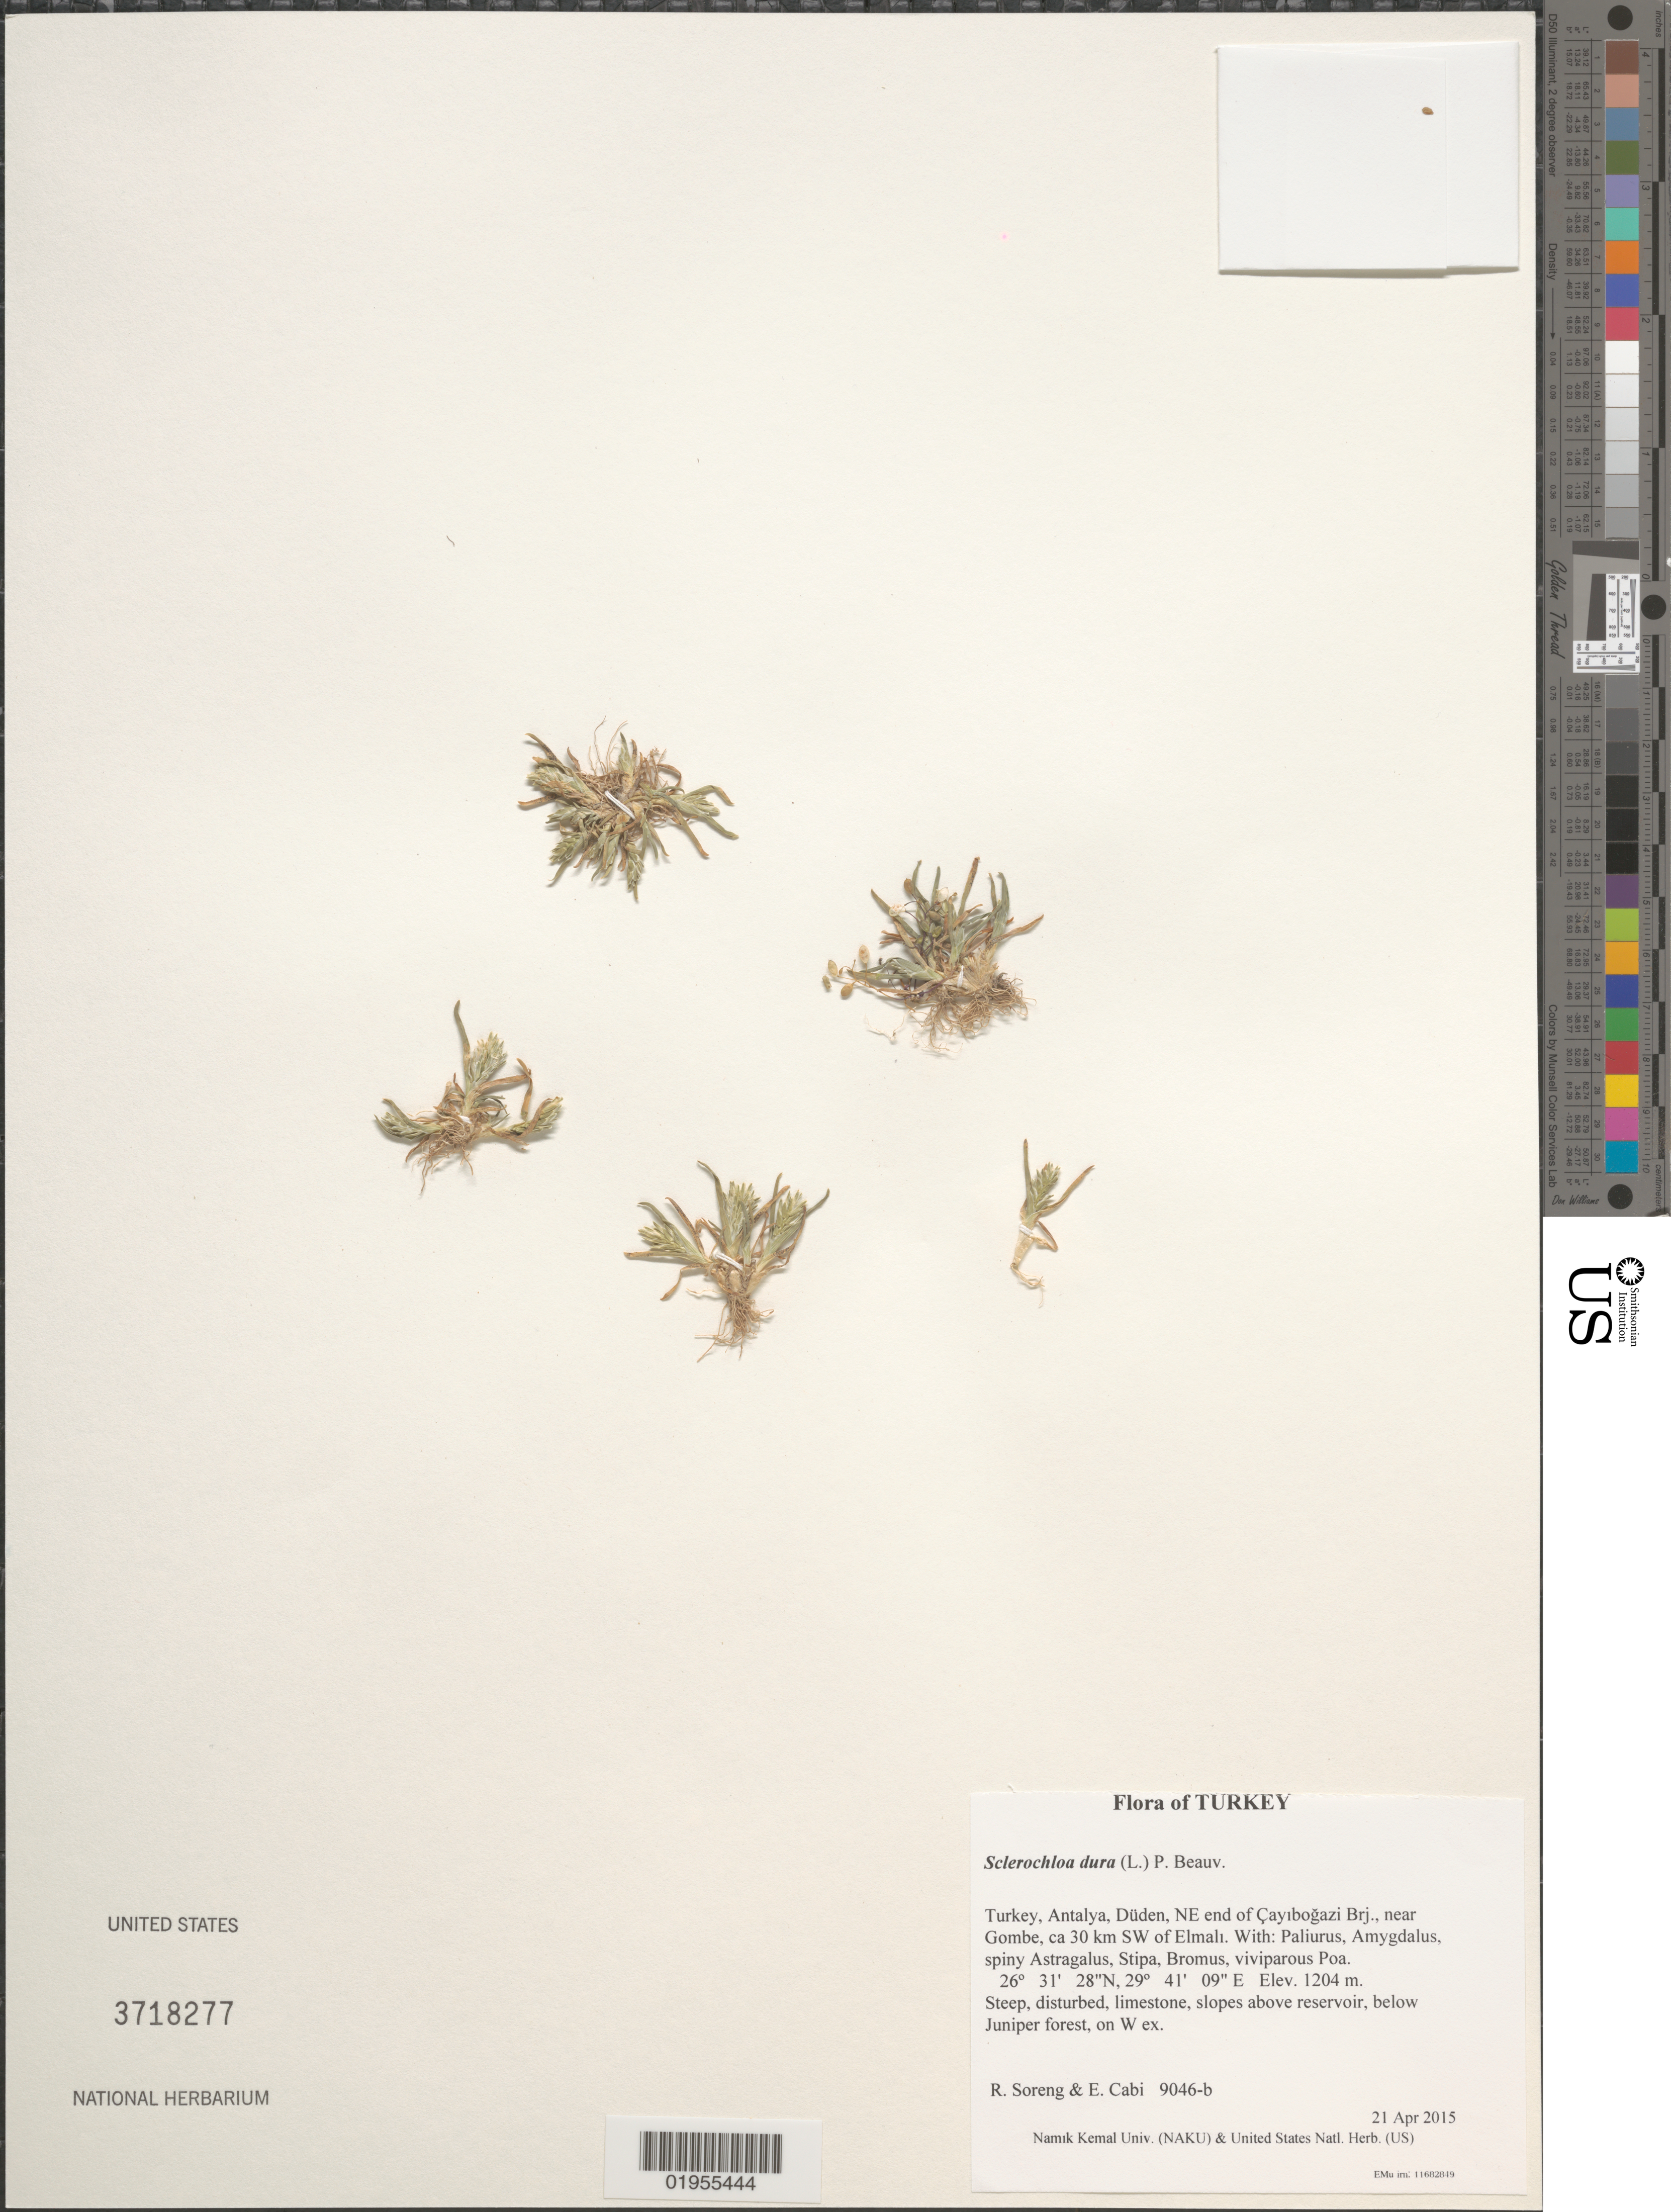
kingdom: Plantae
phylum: Tracheophyta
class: Liliopsida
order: Poales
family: Poaceae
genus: Sclerochloa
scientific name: Sclerochloa dura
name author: (L.) P. Beauv.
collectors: R. J. Soreng & E. Cabi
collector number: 9046-b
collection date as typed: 2015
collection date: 2015-04-21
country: Turkey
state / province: Antalya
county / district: Duden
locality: NE end of Caybogazi Brj., near Gombe, ca 30 km SW of Elmali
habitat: Steep, disturbed, limestone, slopes above reservoir, below Juniper forest, on W exp.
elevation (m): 1204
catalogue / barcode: US 3718277